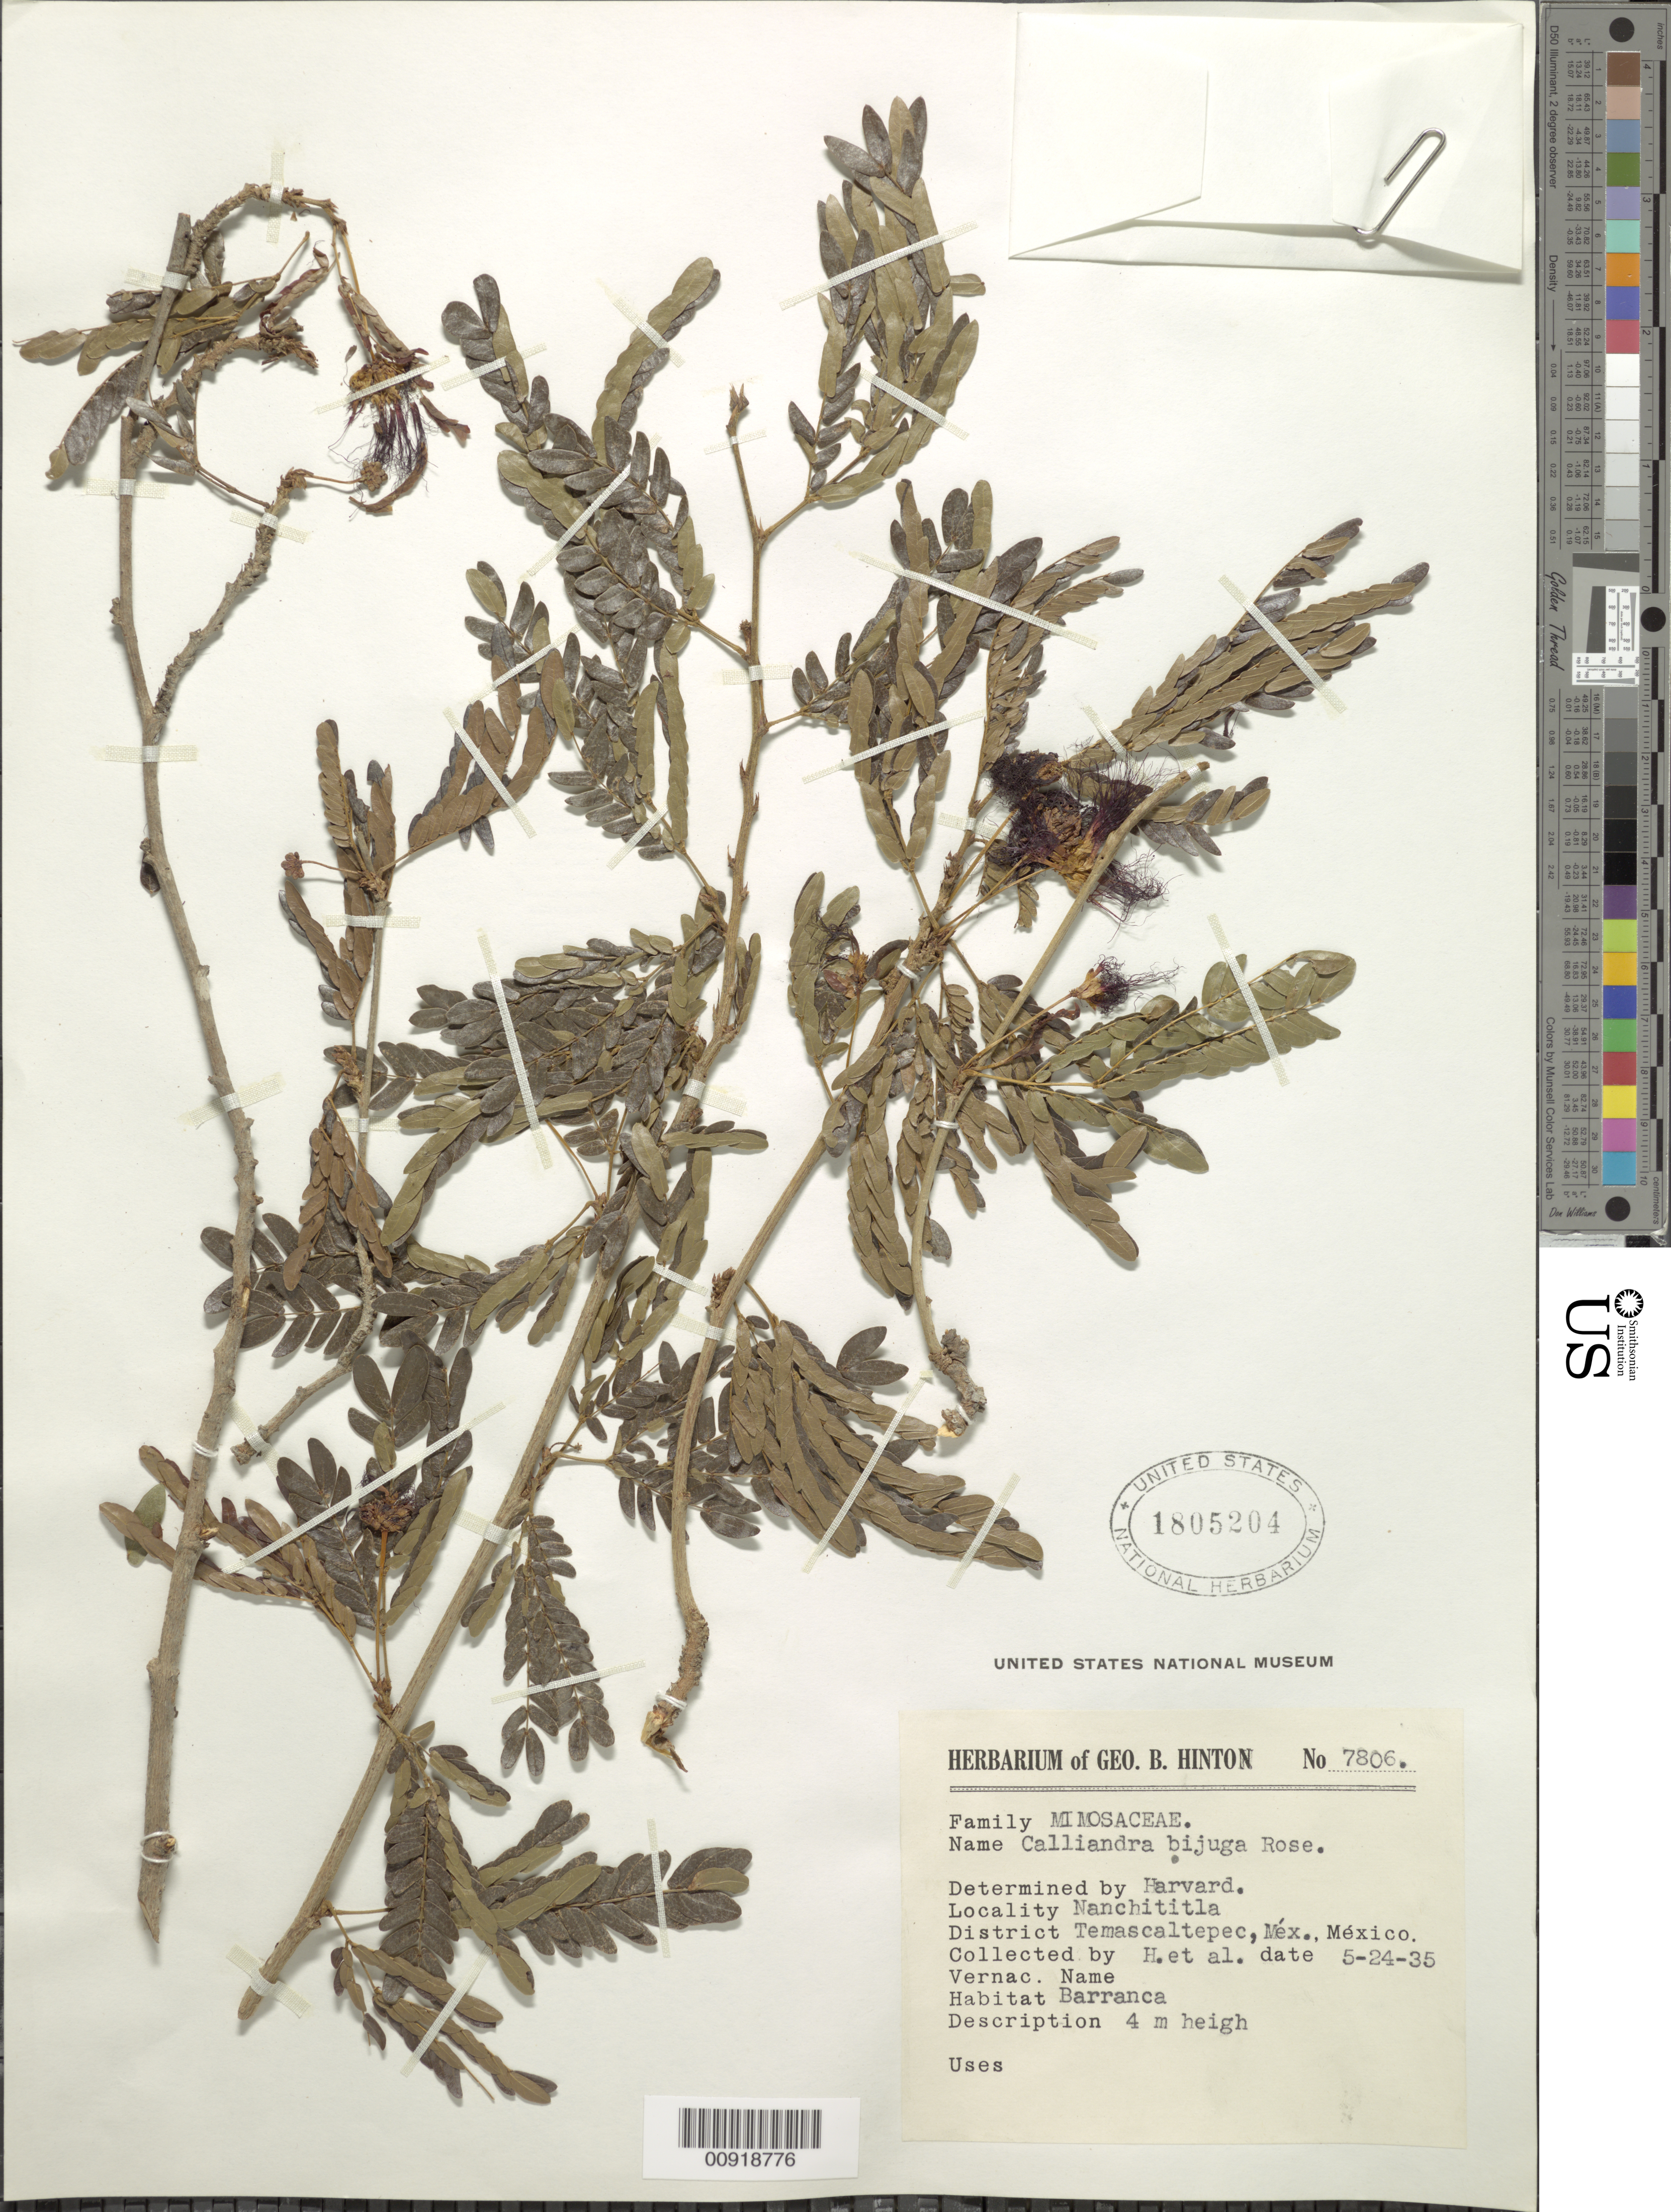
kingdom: Plantae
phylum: Tracheophyta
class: Magnoliopsida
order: Fabales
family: Fabaceae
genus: Calliandra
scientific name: Calliandra bijuga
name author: Rose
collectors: G. B. Hinton & et al.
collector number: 7806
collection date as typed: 24 May 1935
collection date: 1935-05-24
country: Mexico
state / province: México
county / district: Temascaltepec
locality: Nanchititla, District Temascaltepec, State of Mexico.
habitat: Barranca.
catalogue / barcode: US 1805204